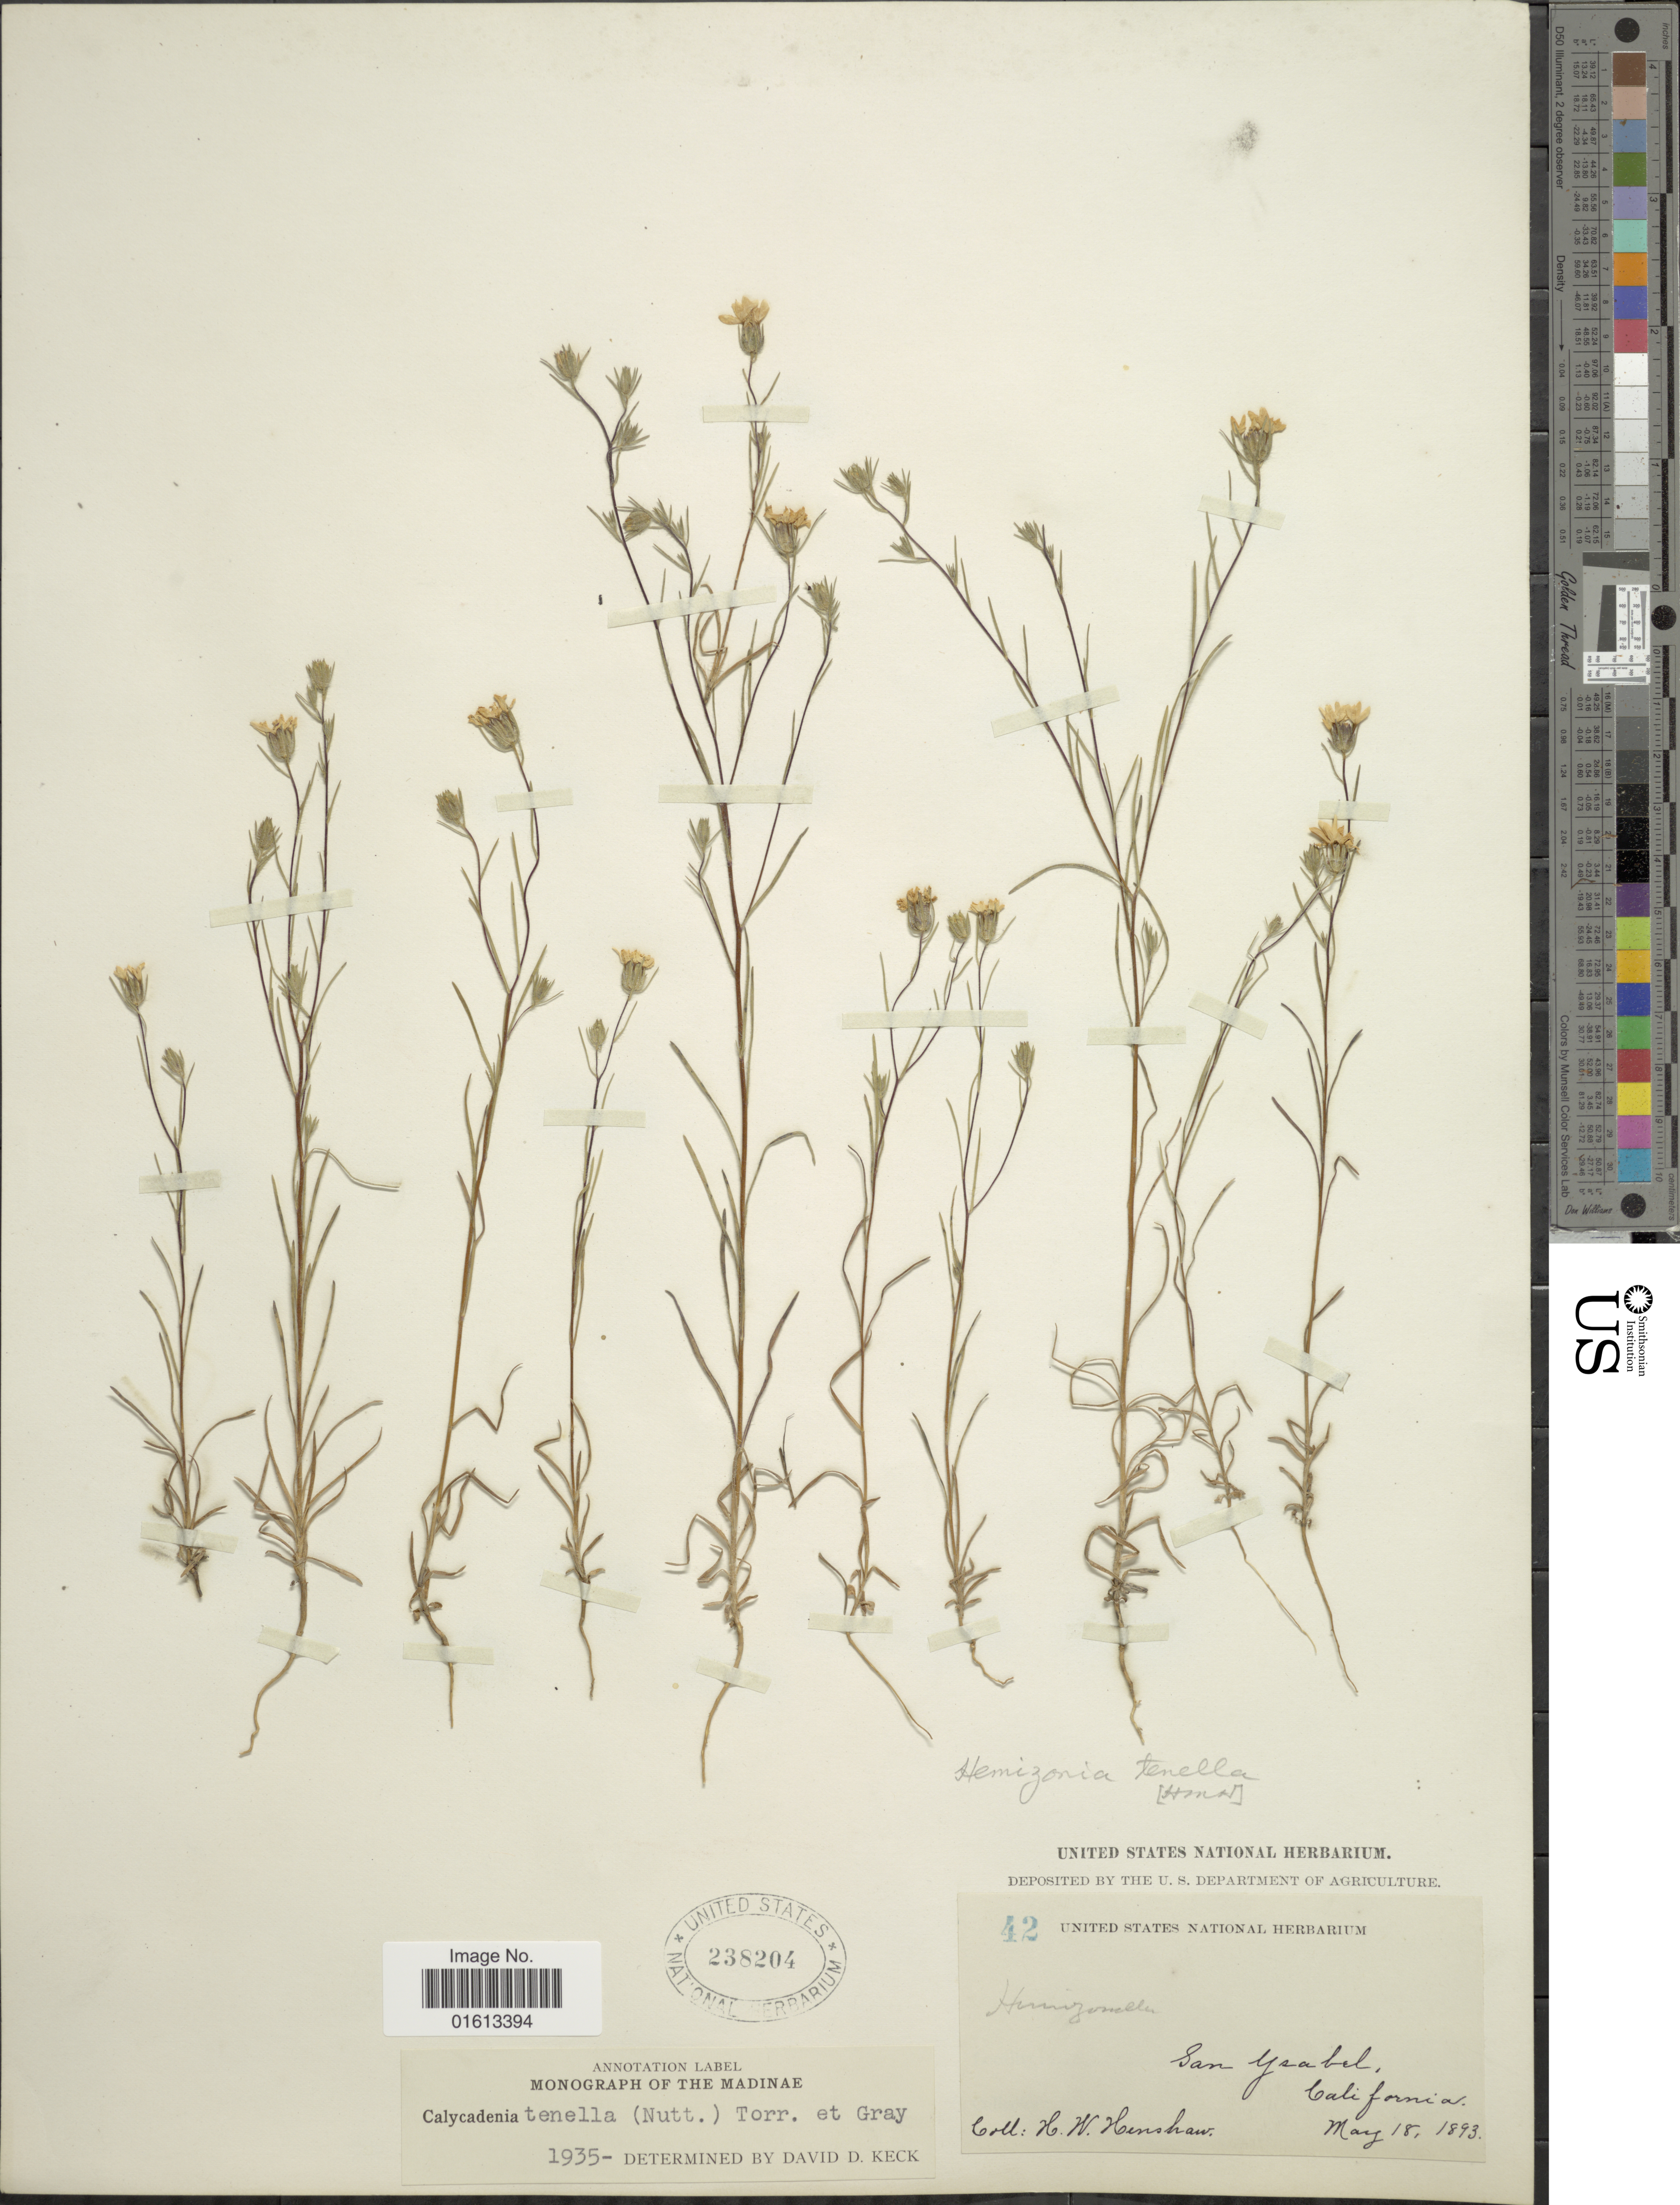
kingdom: Plantae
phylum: Tracheophyta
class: Magnoliopsida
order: Asterales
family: Asteraceae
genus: Calycadenia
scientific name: Calycadenia tenella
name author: (Nutt.) Torr. & A. Gray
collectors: H. Henshaw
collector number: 42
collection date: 1893-05-18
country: United States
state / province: California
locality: San Ysabel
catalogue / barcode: US 238204